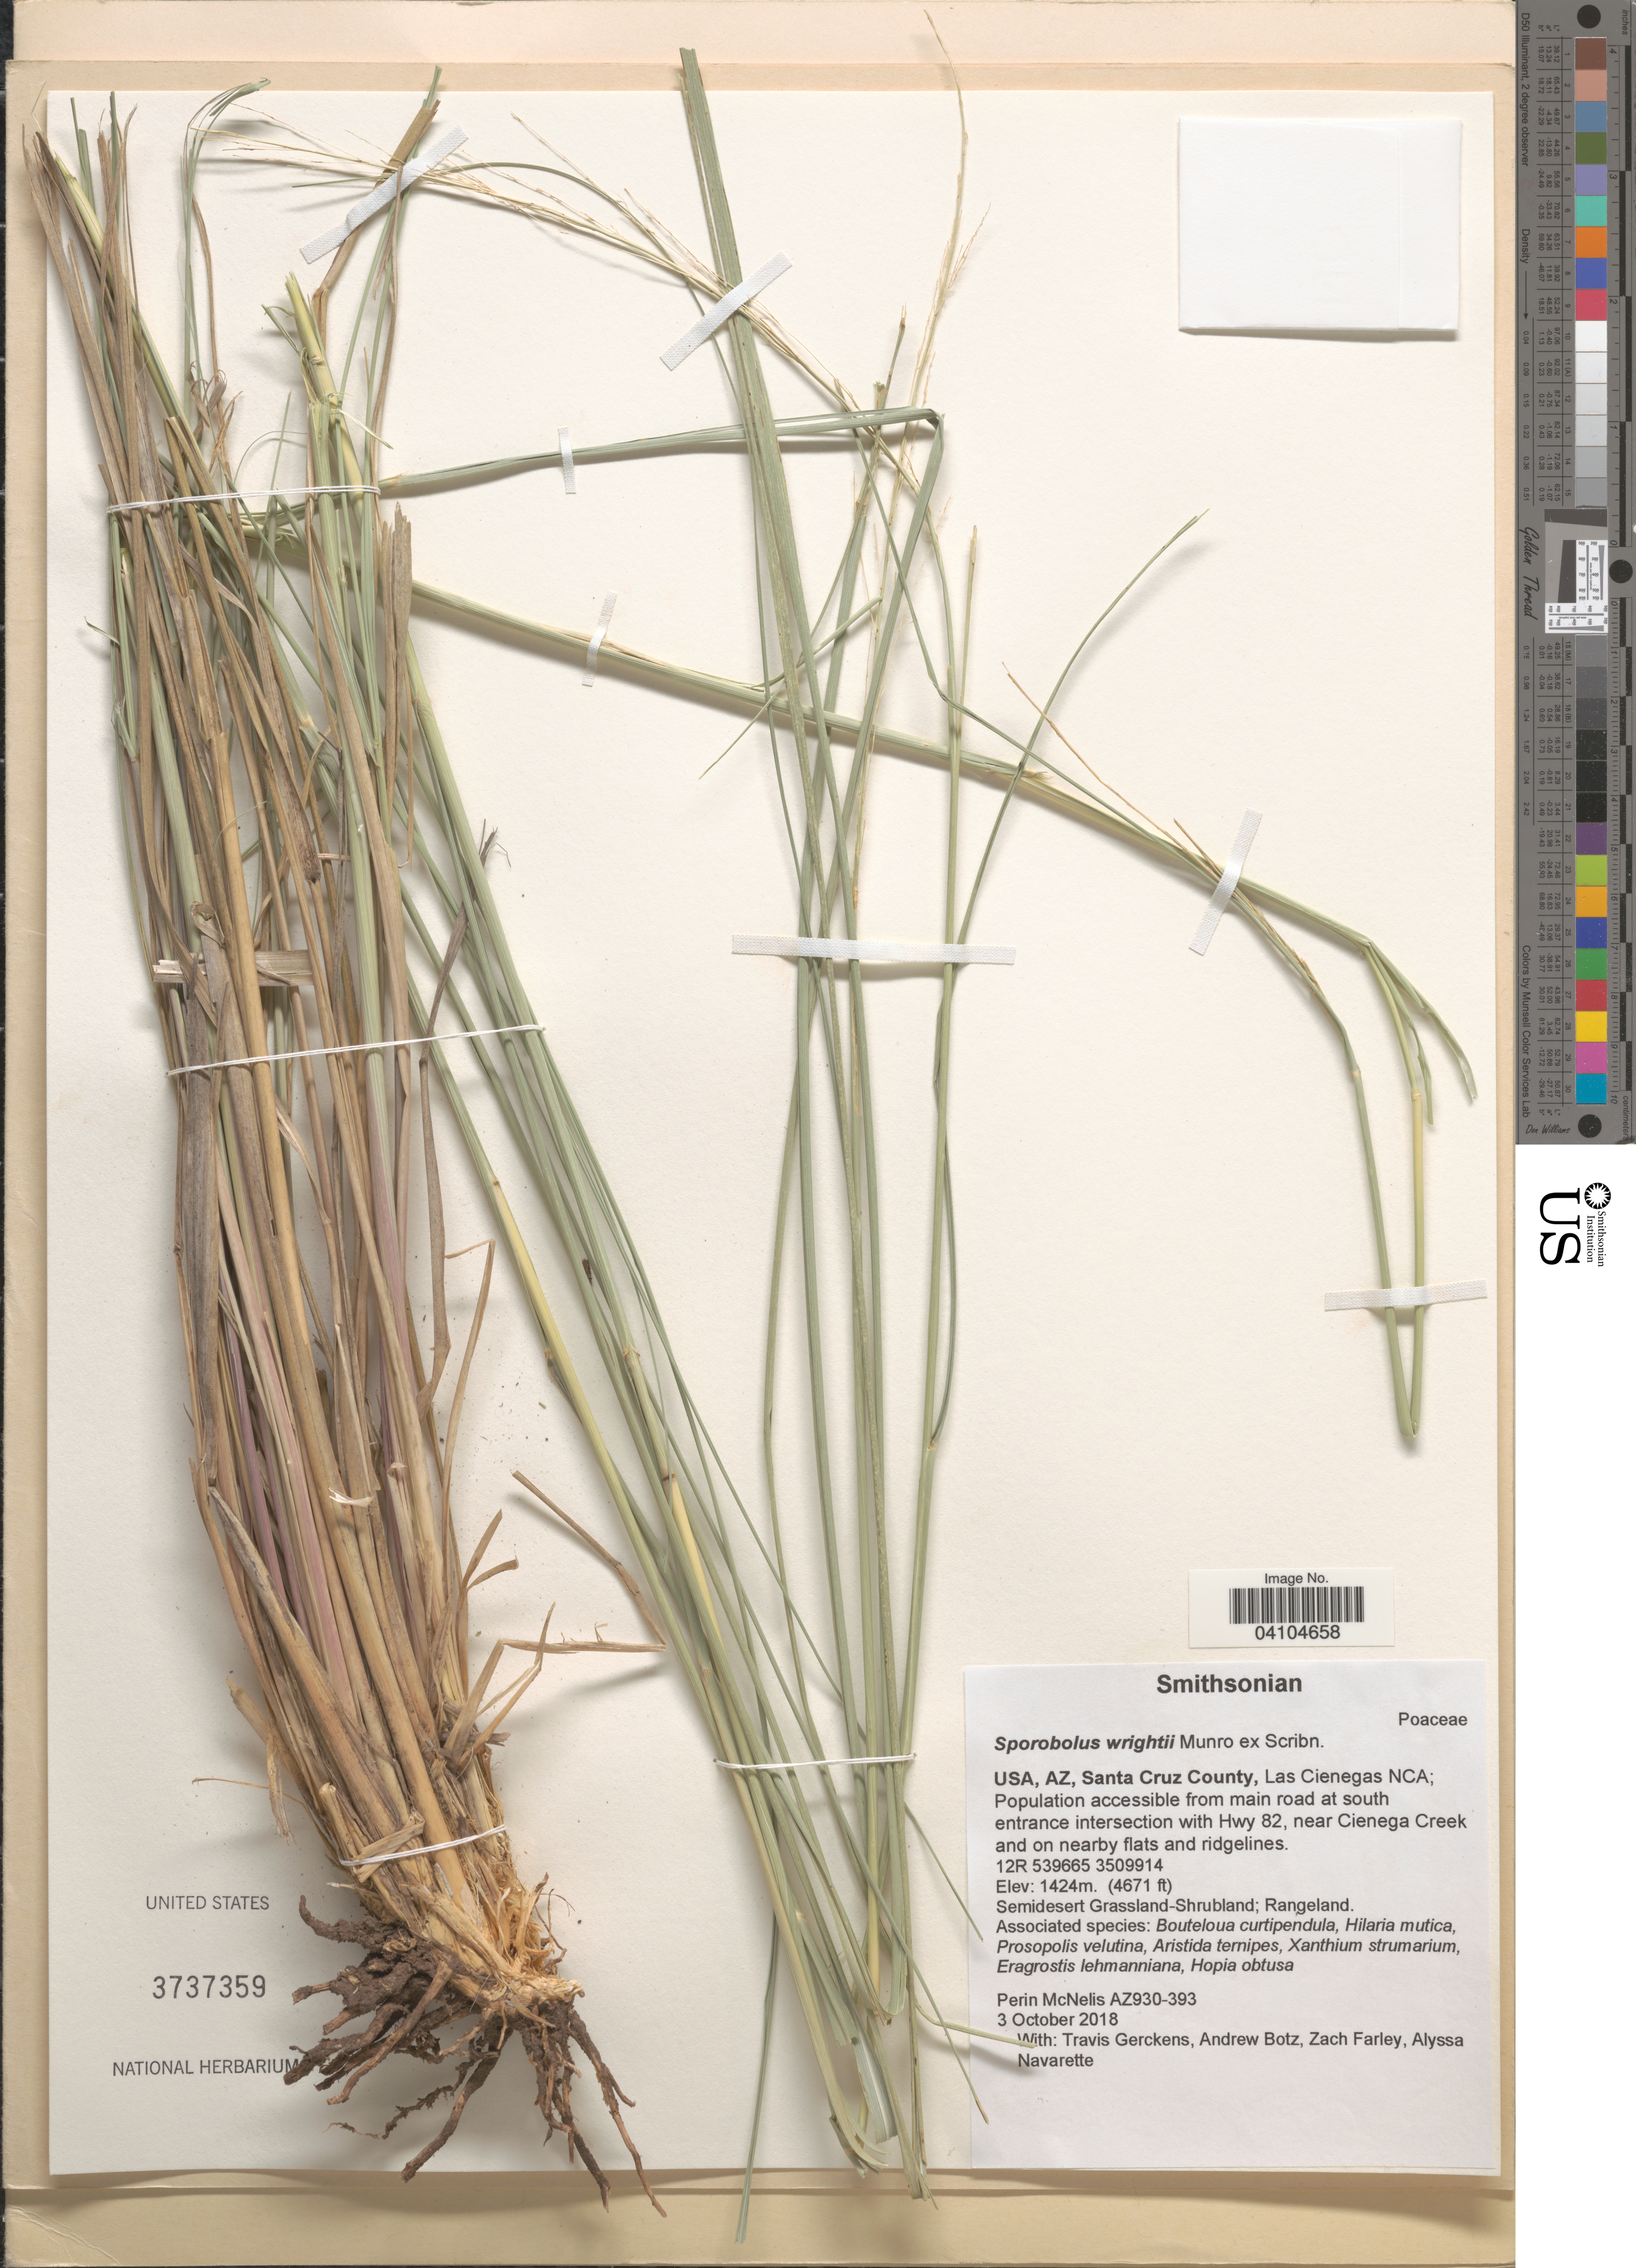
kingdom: Plantae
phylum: Tracheophyta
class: Liliopsida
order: Poales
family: Poaceae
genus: Sporobolus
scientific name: Sporobolus wrightii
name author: Munro ex Scribn.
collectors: P. McNelis, T. Gerckens, A. Botz, Z. Farley & A. Navarette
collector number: AZ930-393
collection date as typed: Transcribed d/m/y: 3/10/2018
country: United States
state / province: Arizona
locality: Santa Cruz County, Las Cienegas NCA; Population accessible from main road at south entrance intersection with Hwy 82, near Cienega Creek. 12R 539665 3509914.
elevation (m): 1424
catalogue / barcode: US 3737359